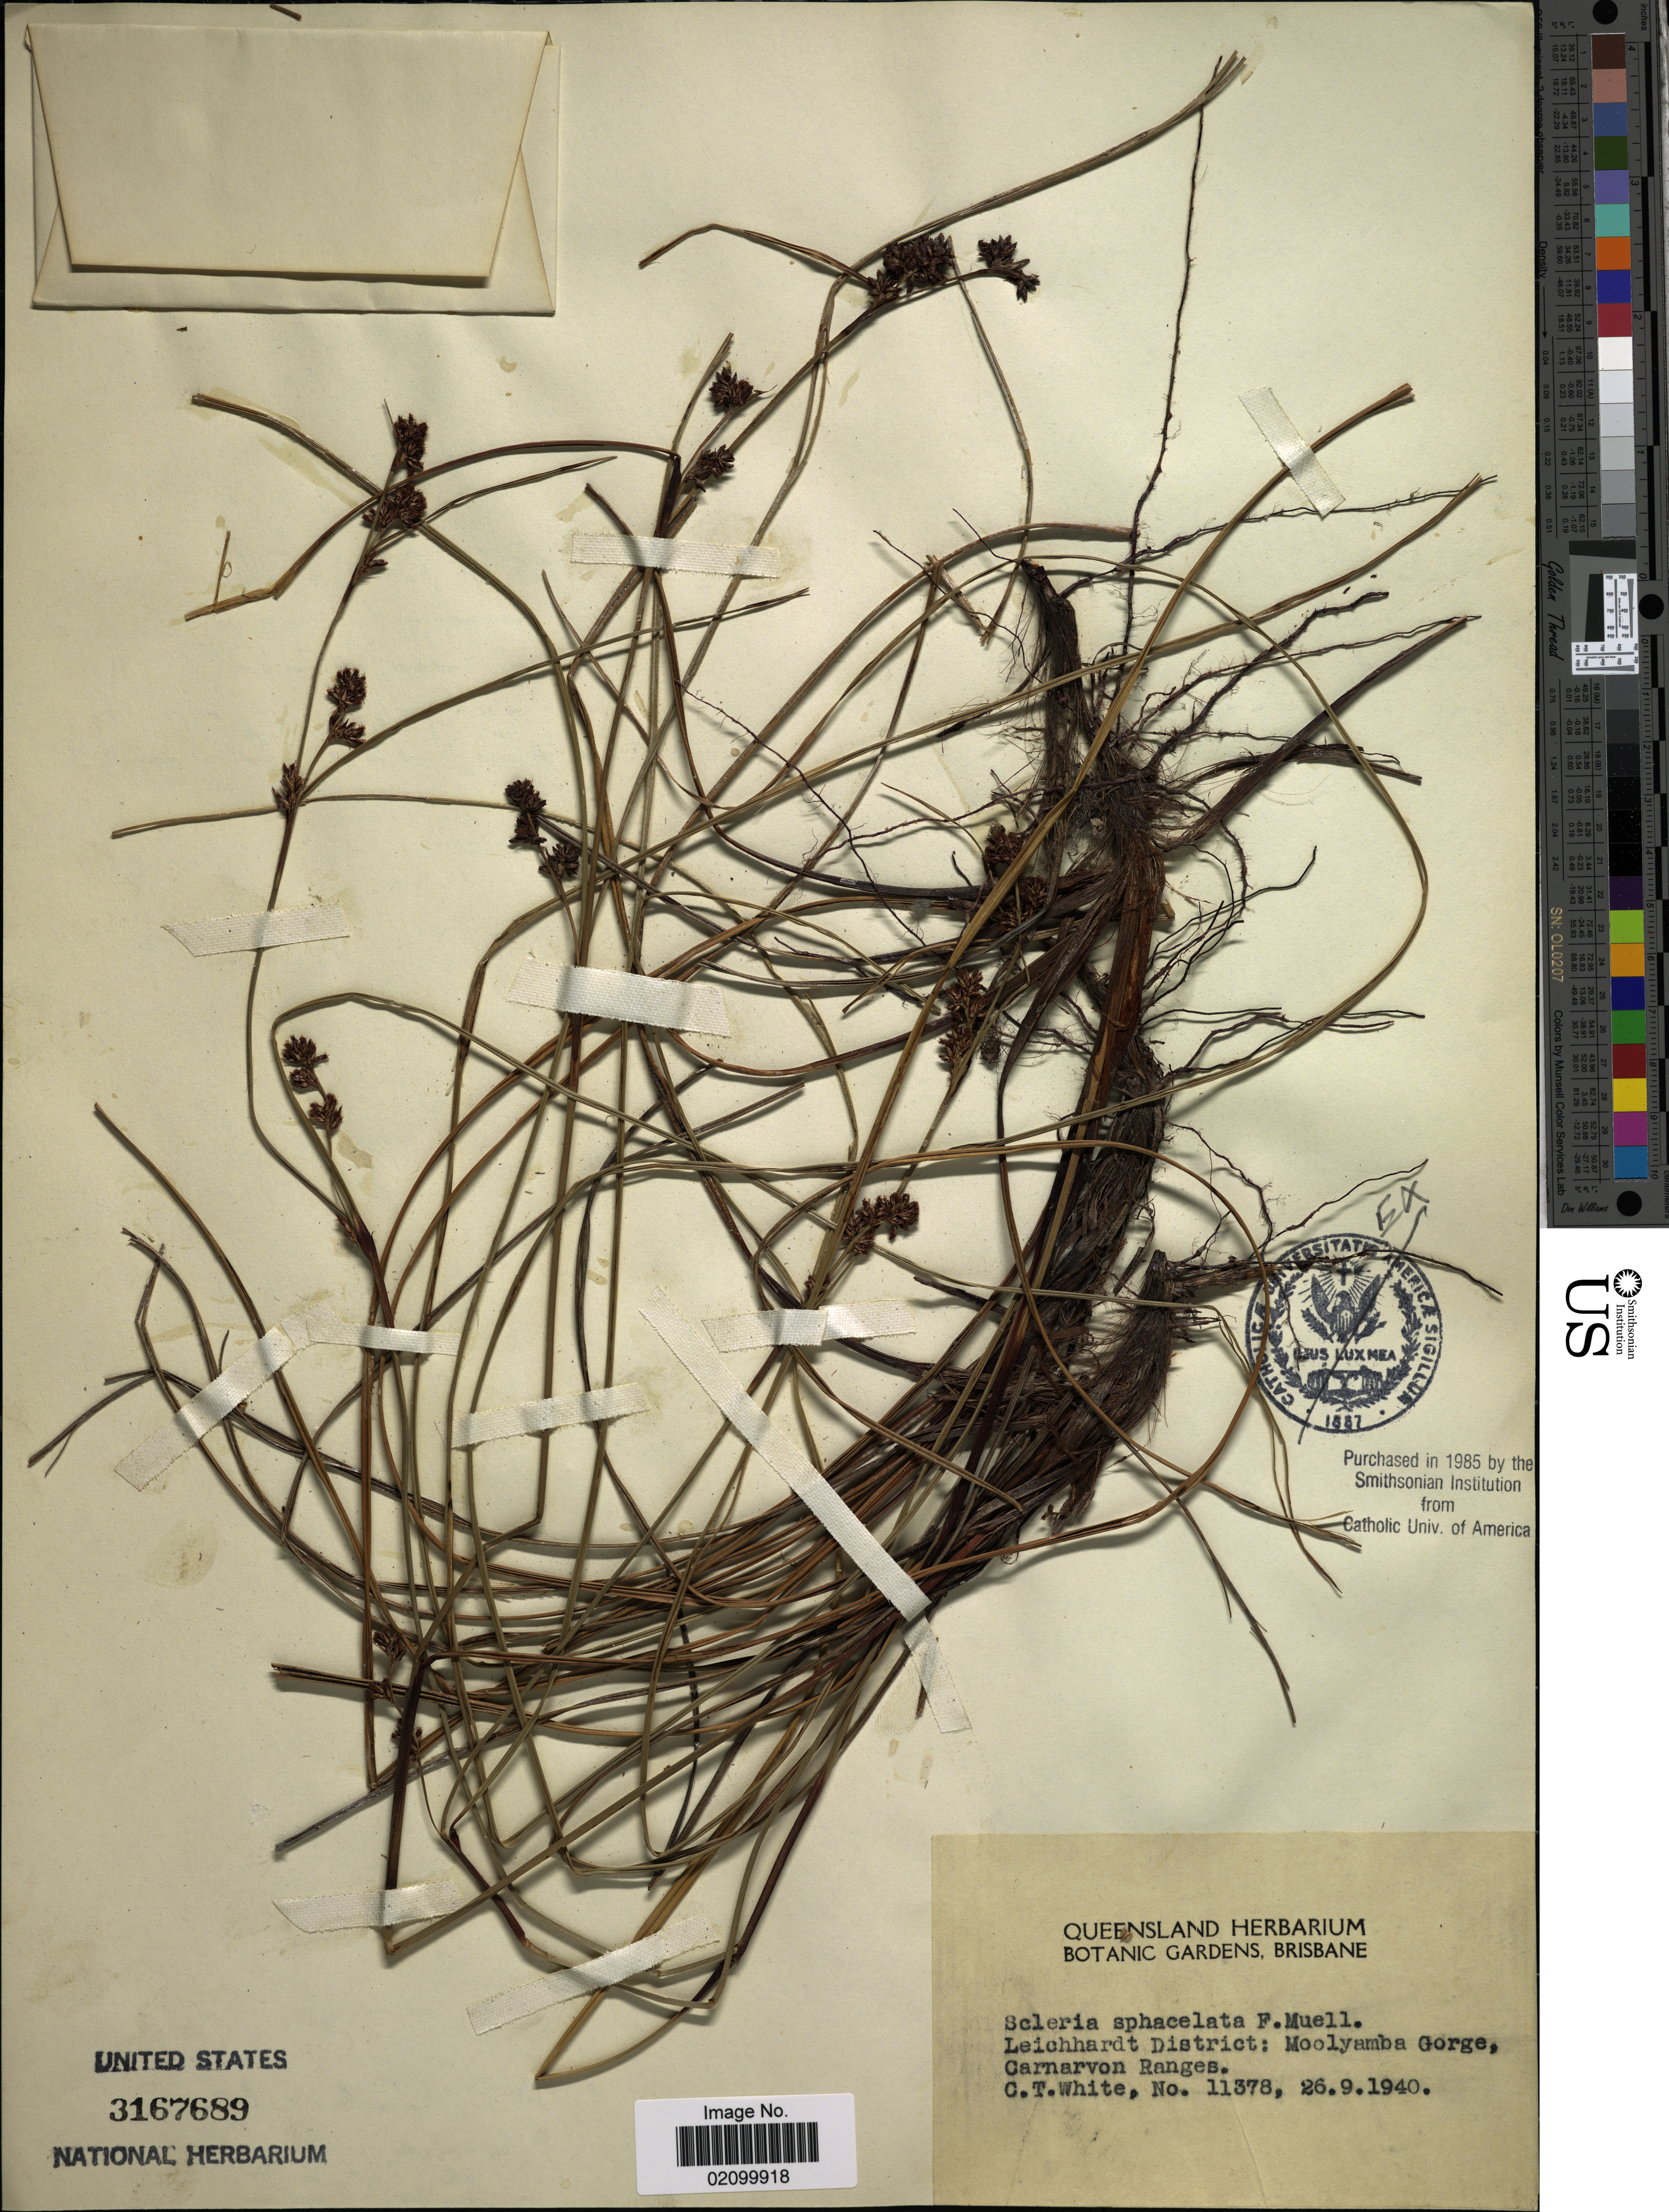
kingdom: Plantae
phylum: Tracheophyta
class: Liliopsida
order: Poales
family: Cyperaceae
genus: Scleria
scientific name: Scleria sphacelata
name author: F. Muell.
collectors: C. T. White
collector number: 11378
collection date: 1940-09-26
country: Australia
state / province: New South Wales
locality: Leichhardt District: Moolyamba Gorge, Carnarvon Ranges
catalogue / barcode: US 3167689